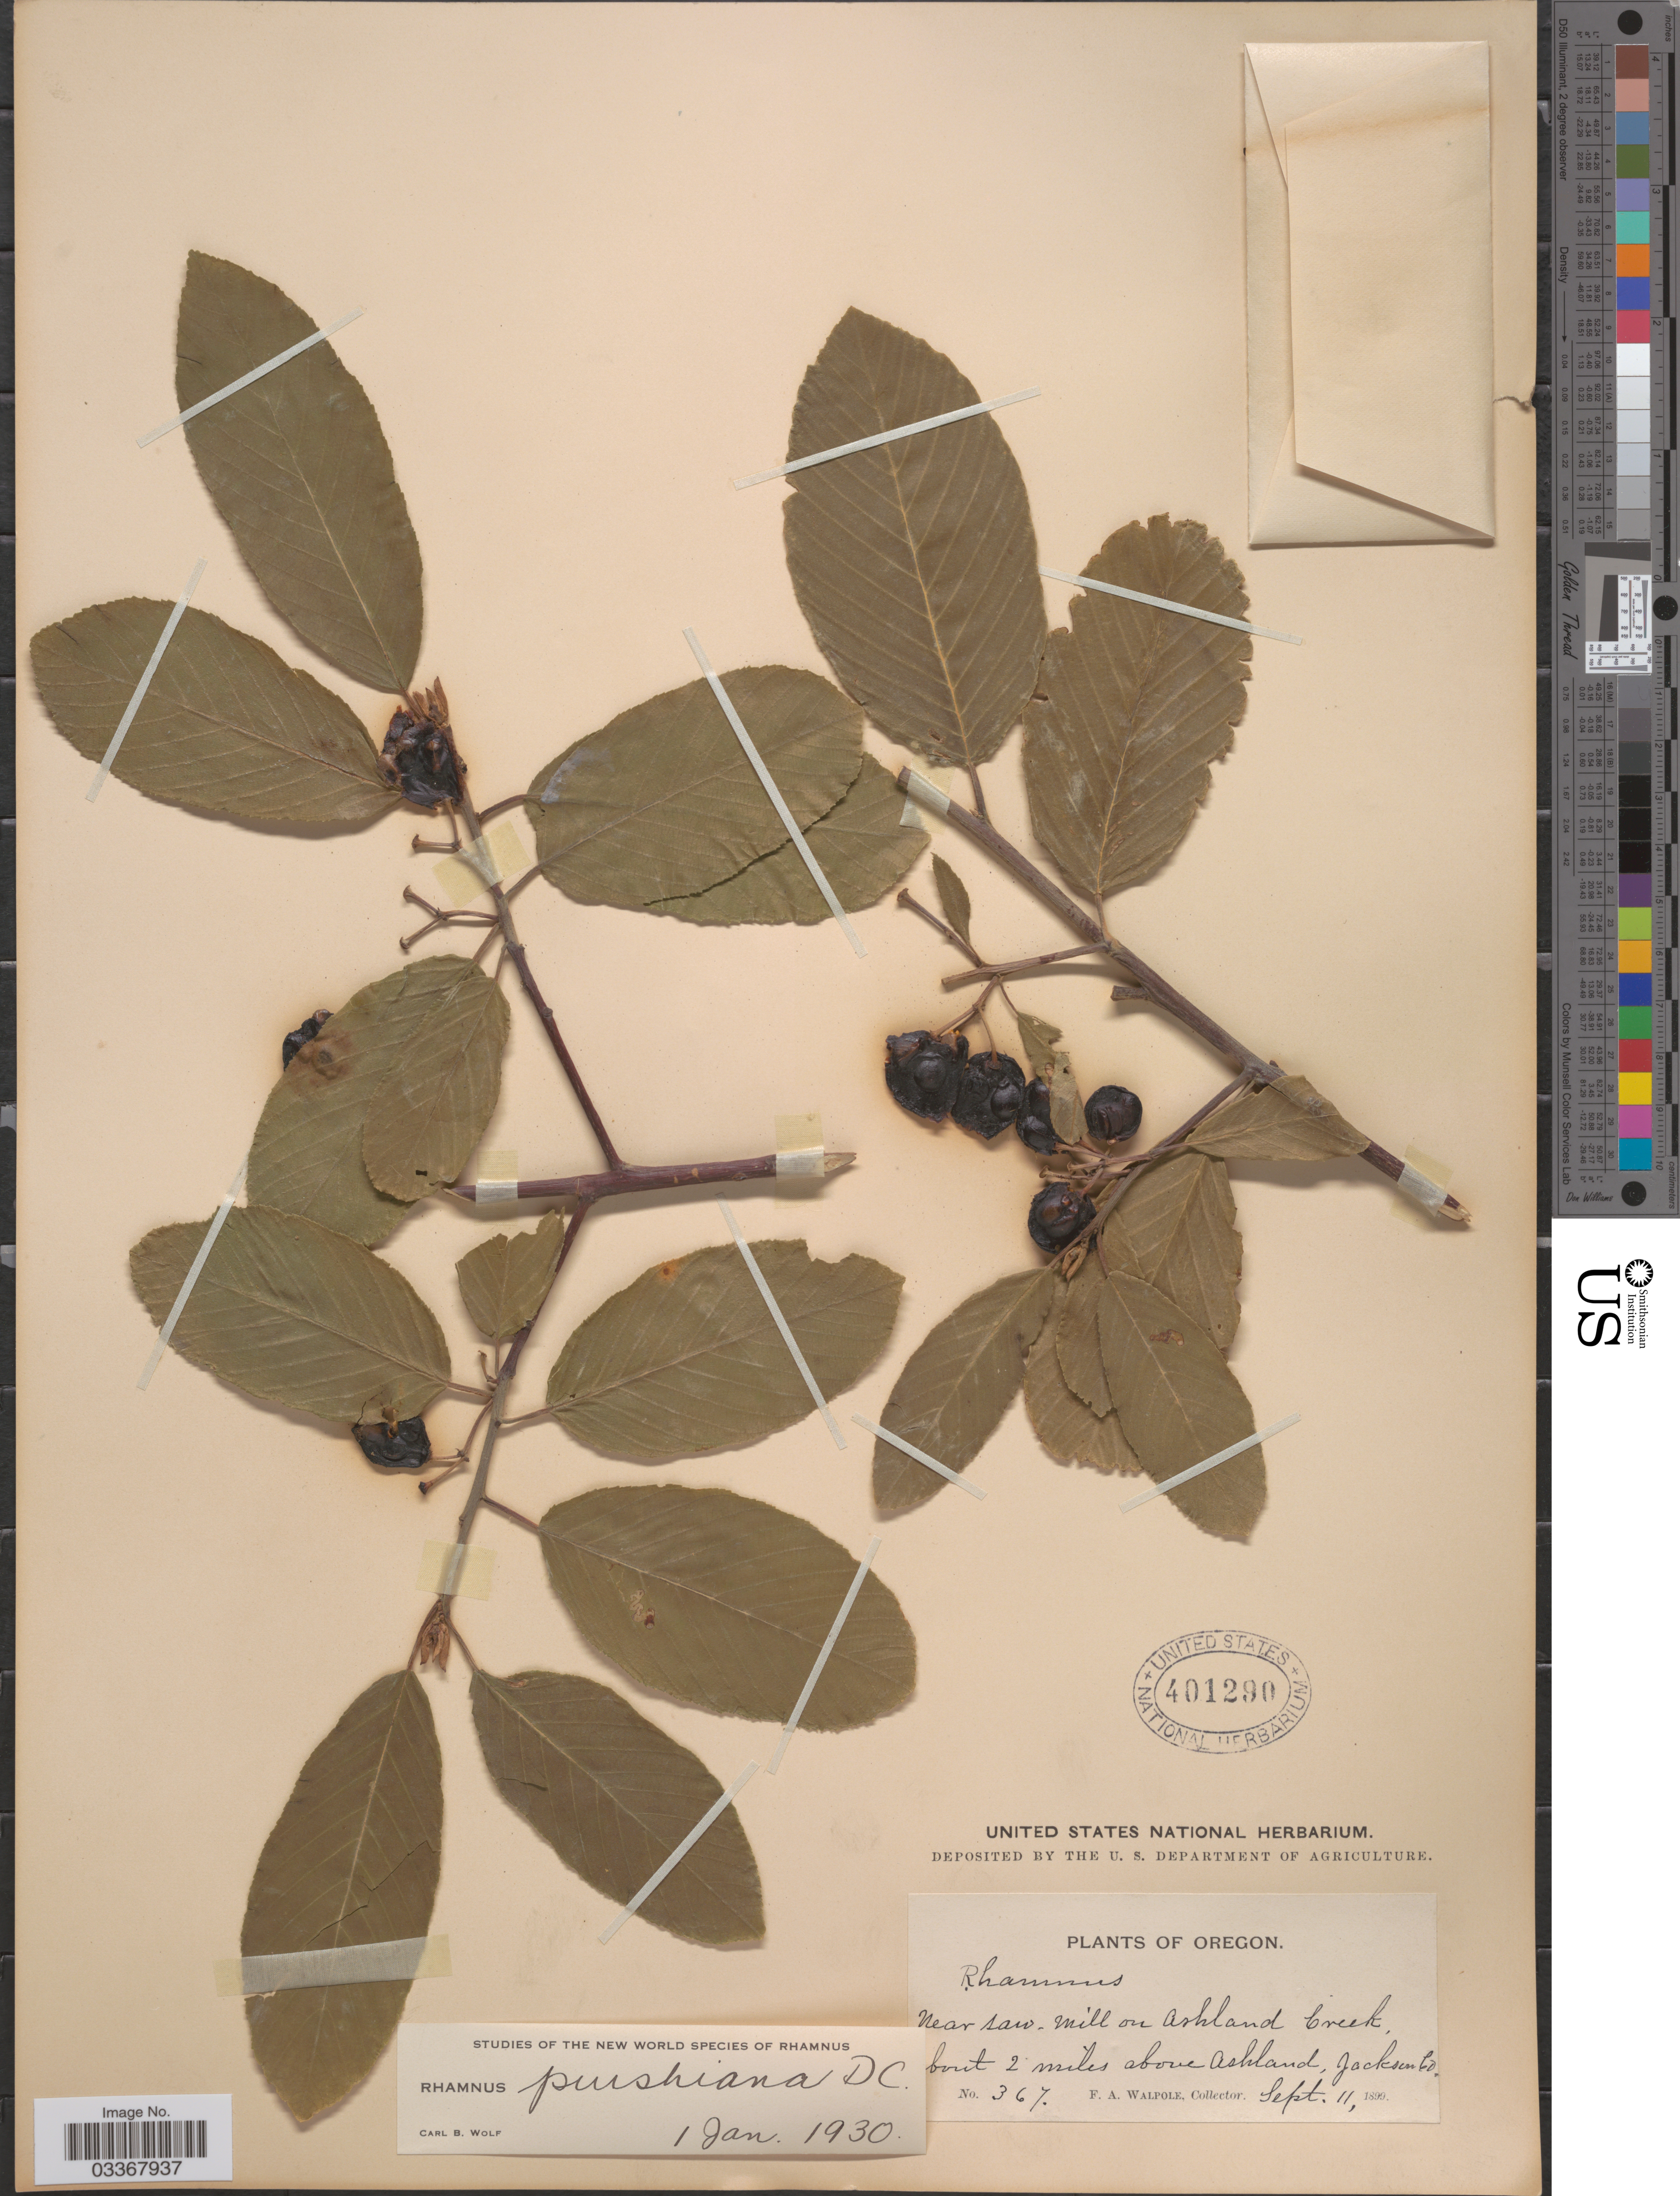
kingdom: Plantae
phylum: Tracheophyta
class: Magnoliopsida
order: Rosales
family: Rhamnaceae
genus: Frangula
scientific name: Frangula purshiana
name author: (DC.) A. Gray ex J.G. Cooper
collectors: F. Walpole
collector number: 367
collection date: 1899-09-11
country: United States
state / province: Oregon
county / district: Jackson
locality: Near Saw-Mill on Ashland Creek, about 2 miles above Ashland, Jackson Co.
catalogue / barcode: US 401290